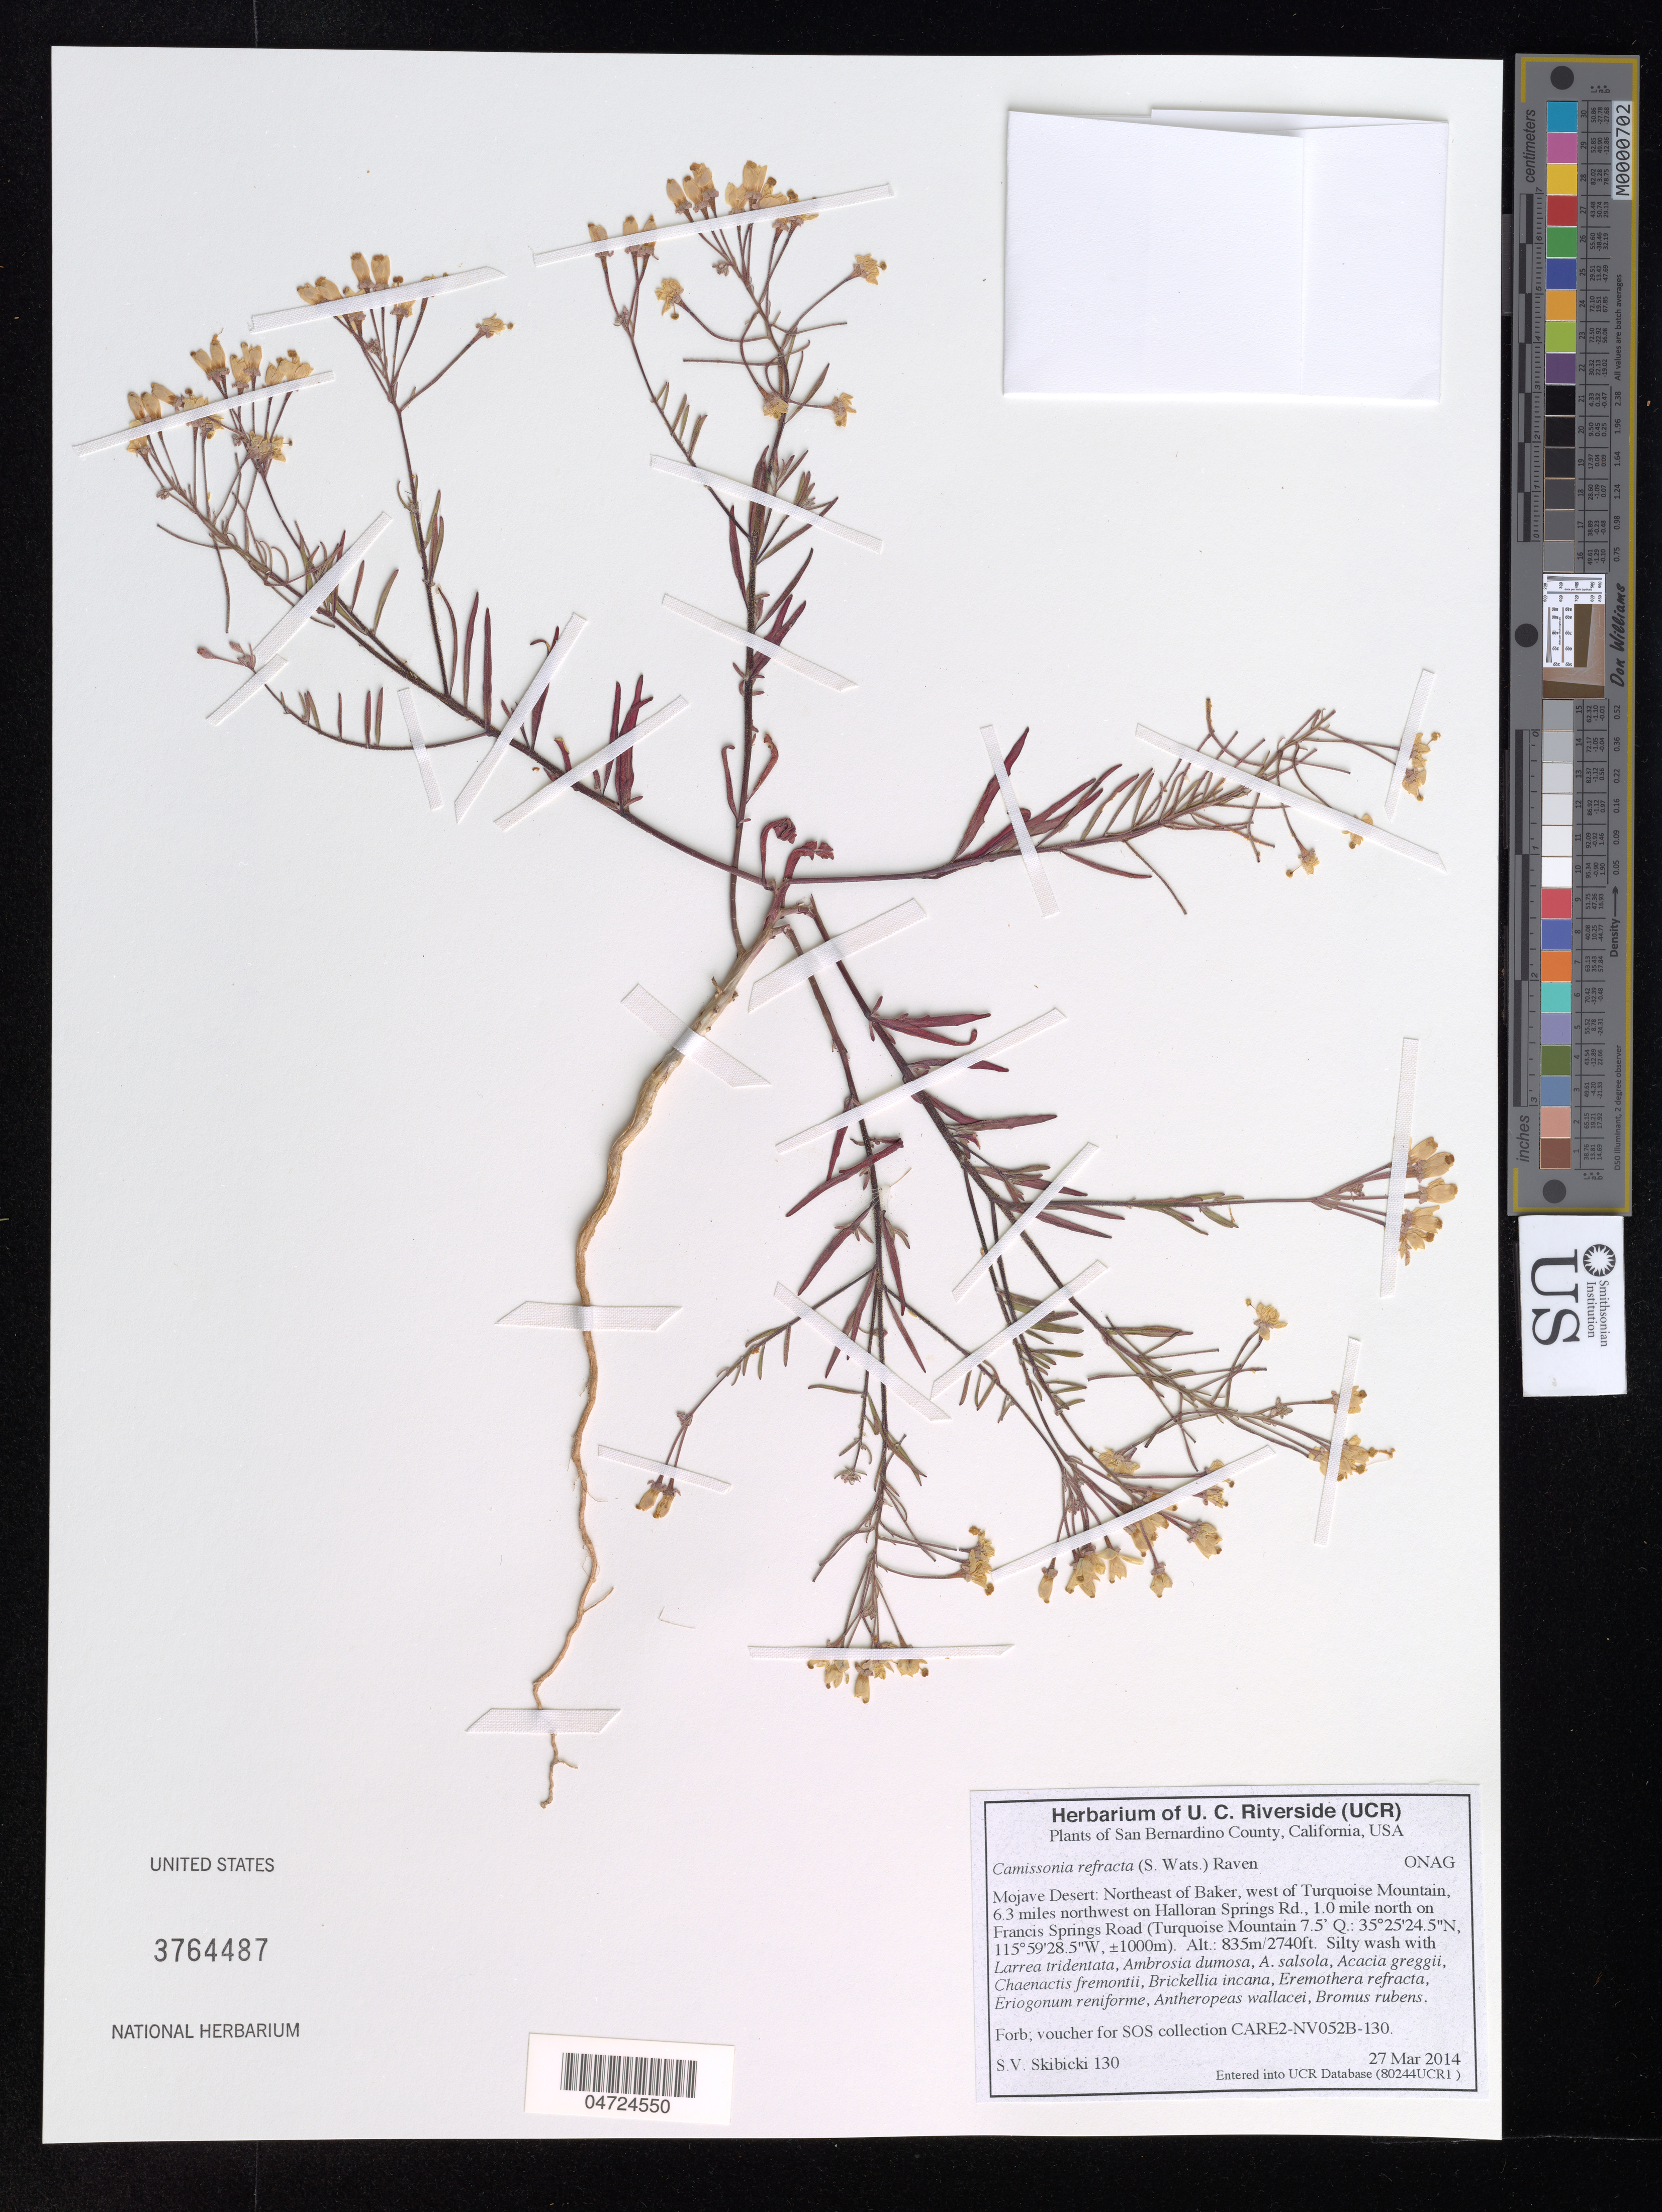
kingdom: Plantae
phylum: Tracheophyta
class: Magnoliopsida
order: Myrtales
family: Onagraceae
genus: Camissonia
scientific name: Camissonia refracta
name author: (S. Watson) P.H. Raven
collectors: S. Skibicki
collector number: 130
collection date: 2014-03-27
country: United States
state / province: California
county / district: San Bernardino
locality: San Bernardino County. Mojave Desert: Northeast of Baker, west of Turquoise Mountain, 6.3 miles northwest on Halloran Springs Rd., 1.0 mile north on Francis Springs Road (Turquoise Mountain 7.5' Q.).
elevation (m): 835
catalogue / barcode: US 3764487